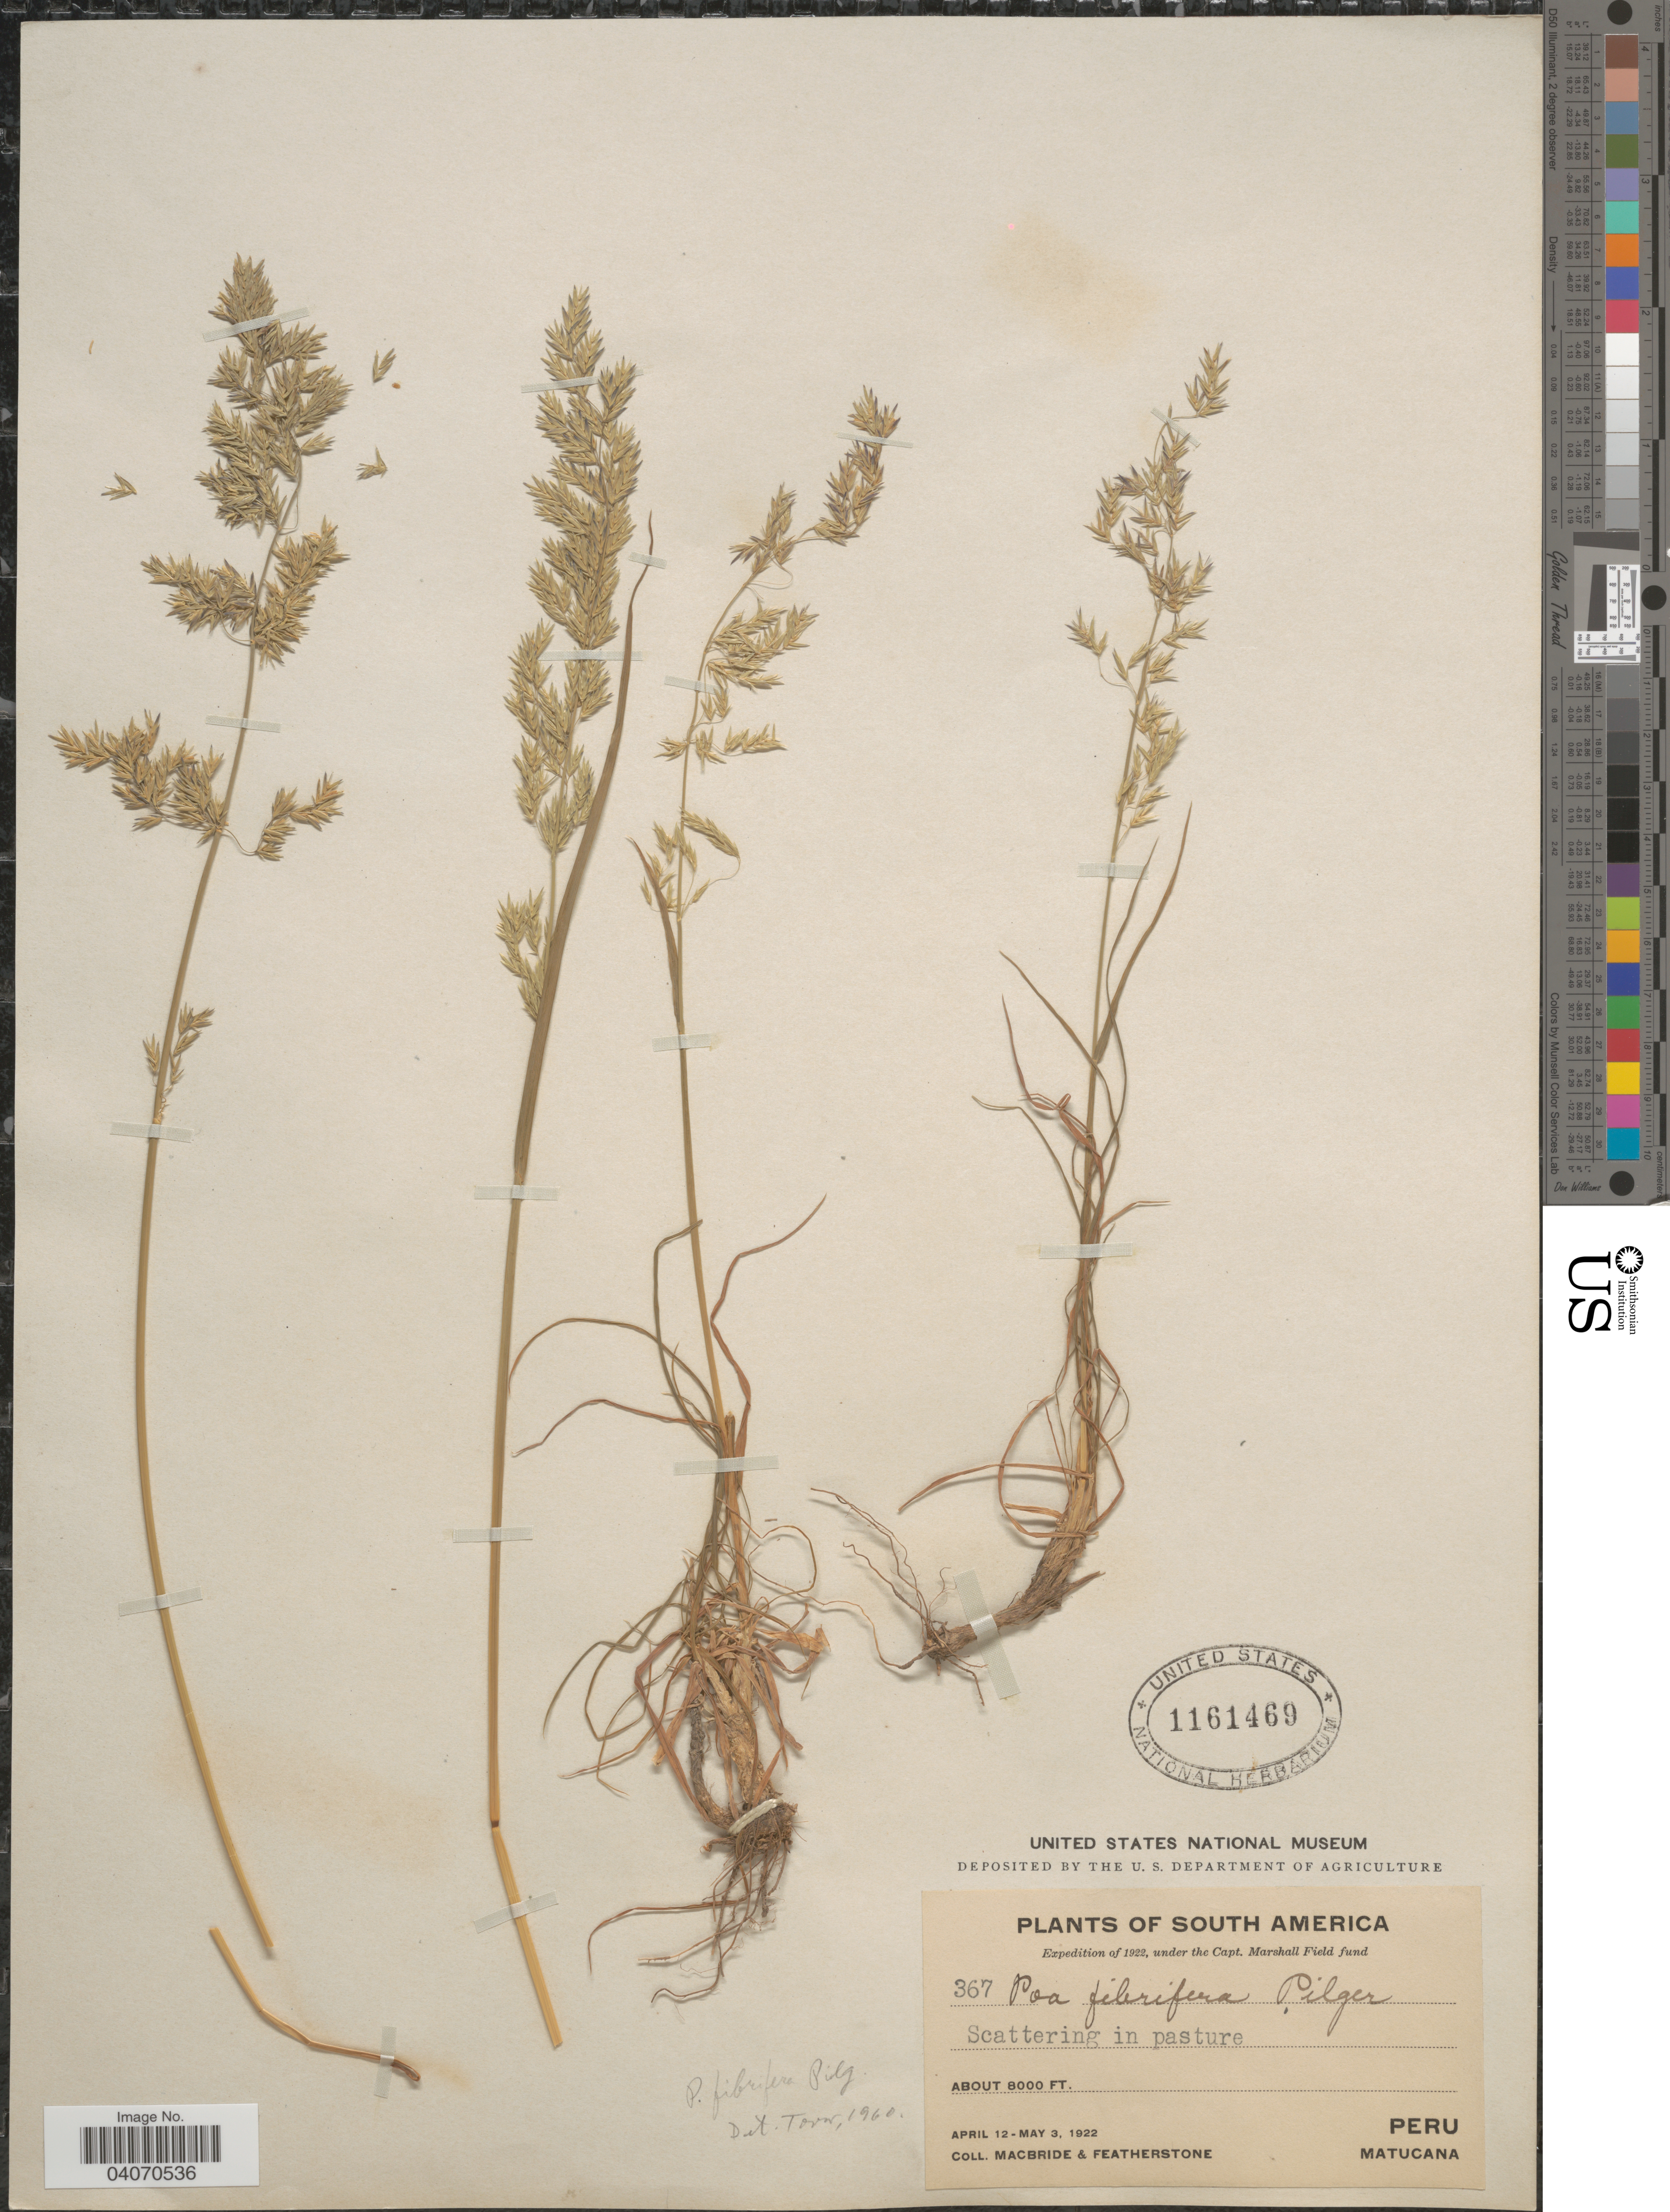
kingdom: Plantae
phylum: Tracheophyta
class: Liliopsida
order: Poales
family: Poaceae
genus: Poa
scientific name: Poa fibrifera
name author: Pilg.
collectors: Macbride, -- & -. Featherstone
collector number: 367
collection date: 1922-04-12/1922-05-03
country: Peru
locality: Expedition of 1922, under the Capt. Marshall Field fund. Matucana.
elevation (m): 2438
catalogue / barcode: US 1161469